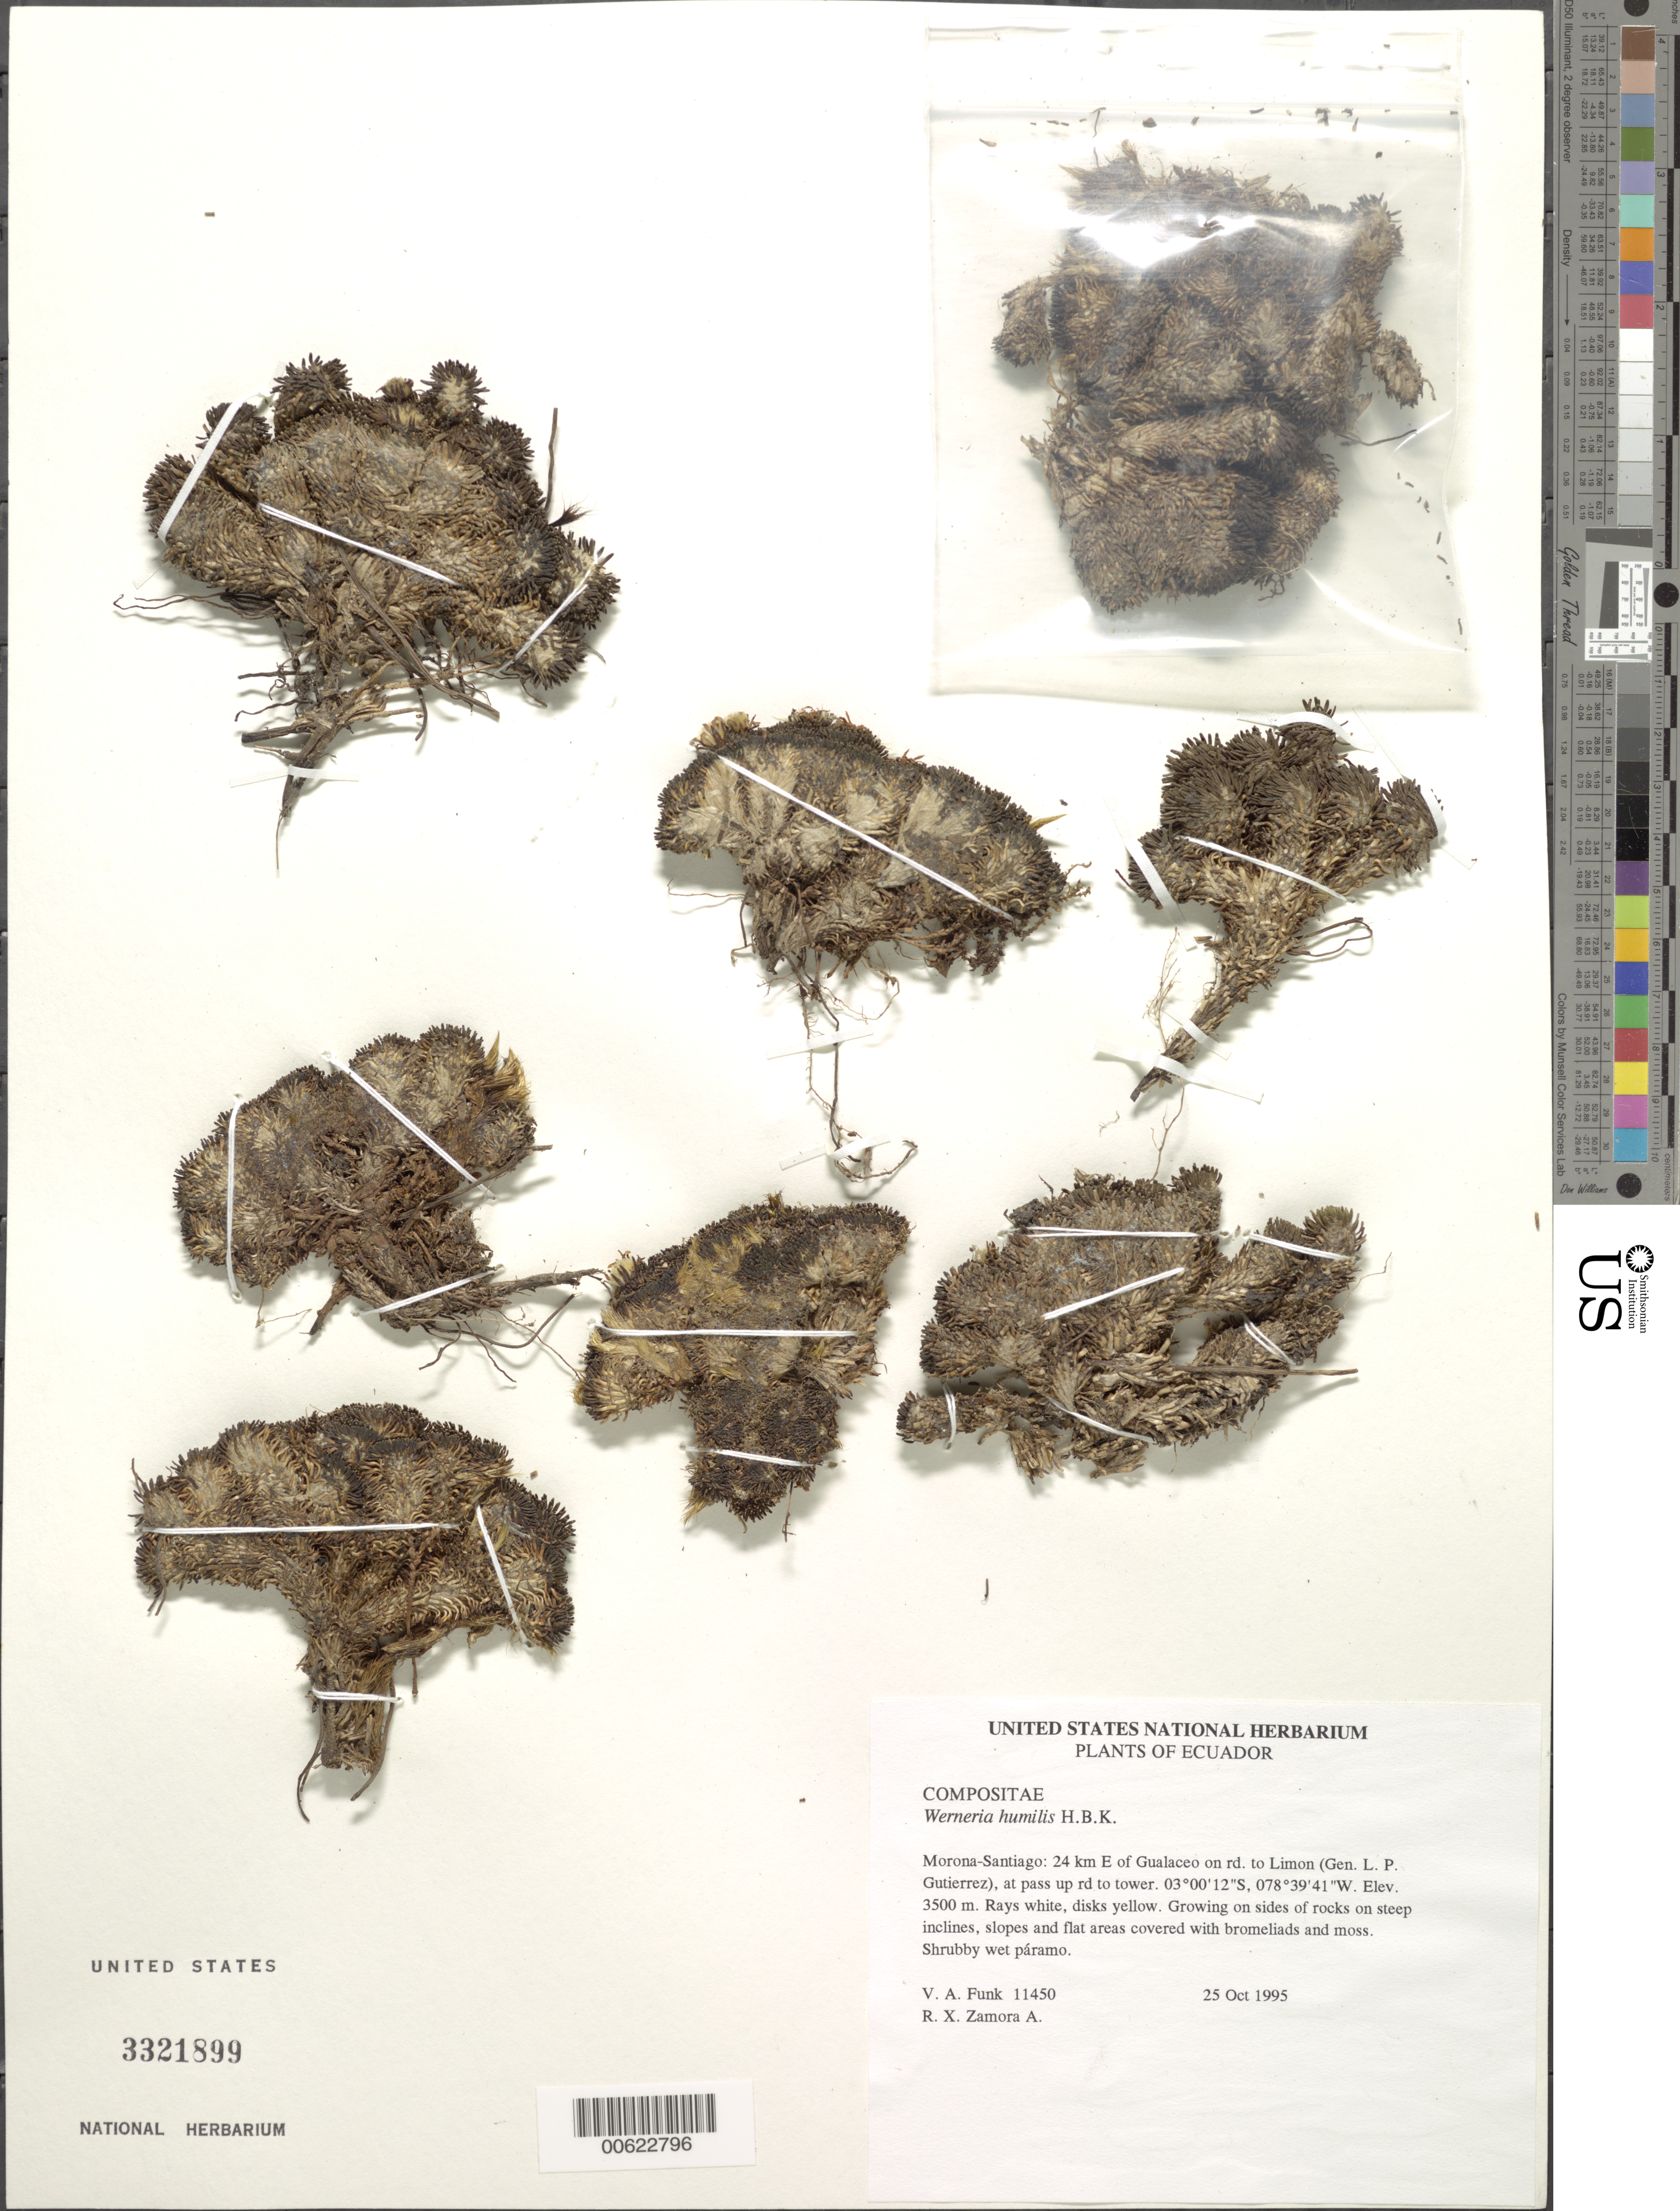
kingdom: Plantae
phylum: Tracheophyta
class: Magnoliopsida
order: Asterales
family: Asteraceae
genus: Xenophyllum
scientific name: Xenophyllum humile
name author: (Kunth) V.A. Funk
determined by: Funk, Vicki A., (BOT), Smithsonian Institution - National Museum of Natural History (UNITED STATES)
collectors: V. Funk & R. Zamora A.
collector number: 11450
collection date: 1995-10-25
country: Ecuador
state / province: Morona-Santiago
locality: Gualaceo, 24 km E of, on rd. to Limon (Gen. L. P. Gutierrez), at pass up to rd to tower.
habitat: Sides of rock on steep inclines, slopes and flat areas ETC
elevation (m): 3500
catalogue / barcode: US 3321899